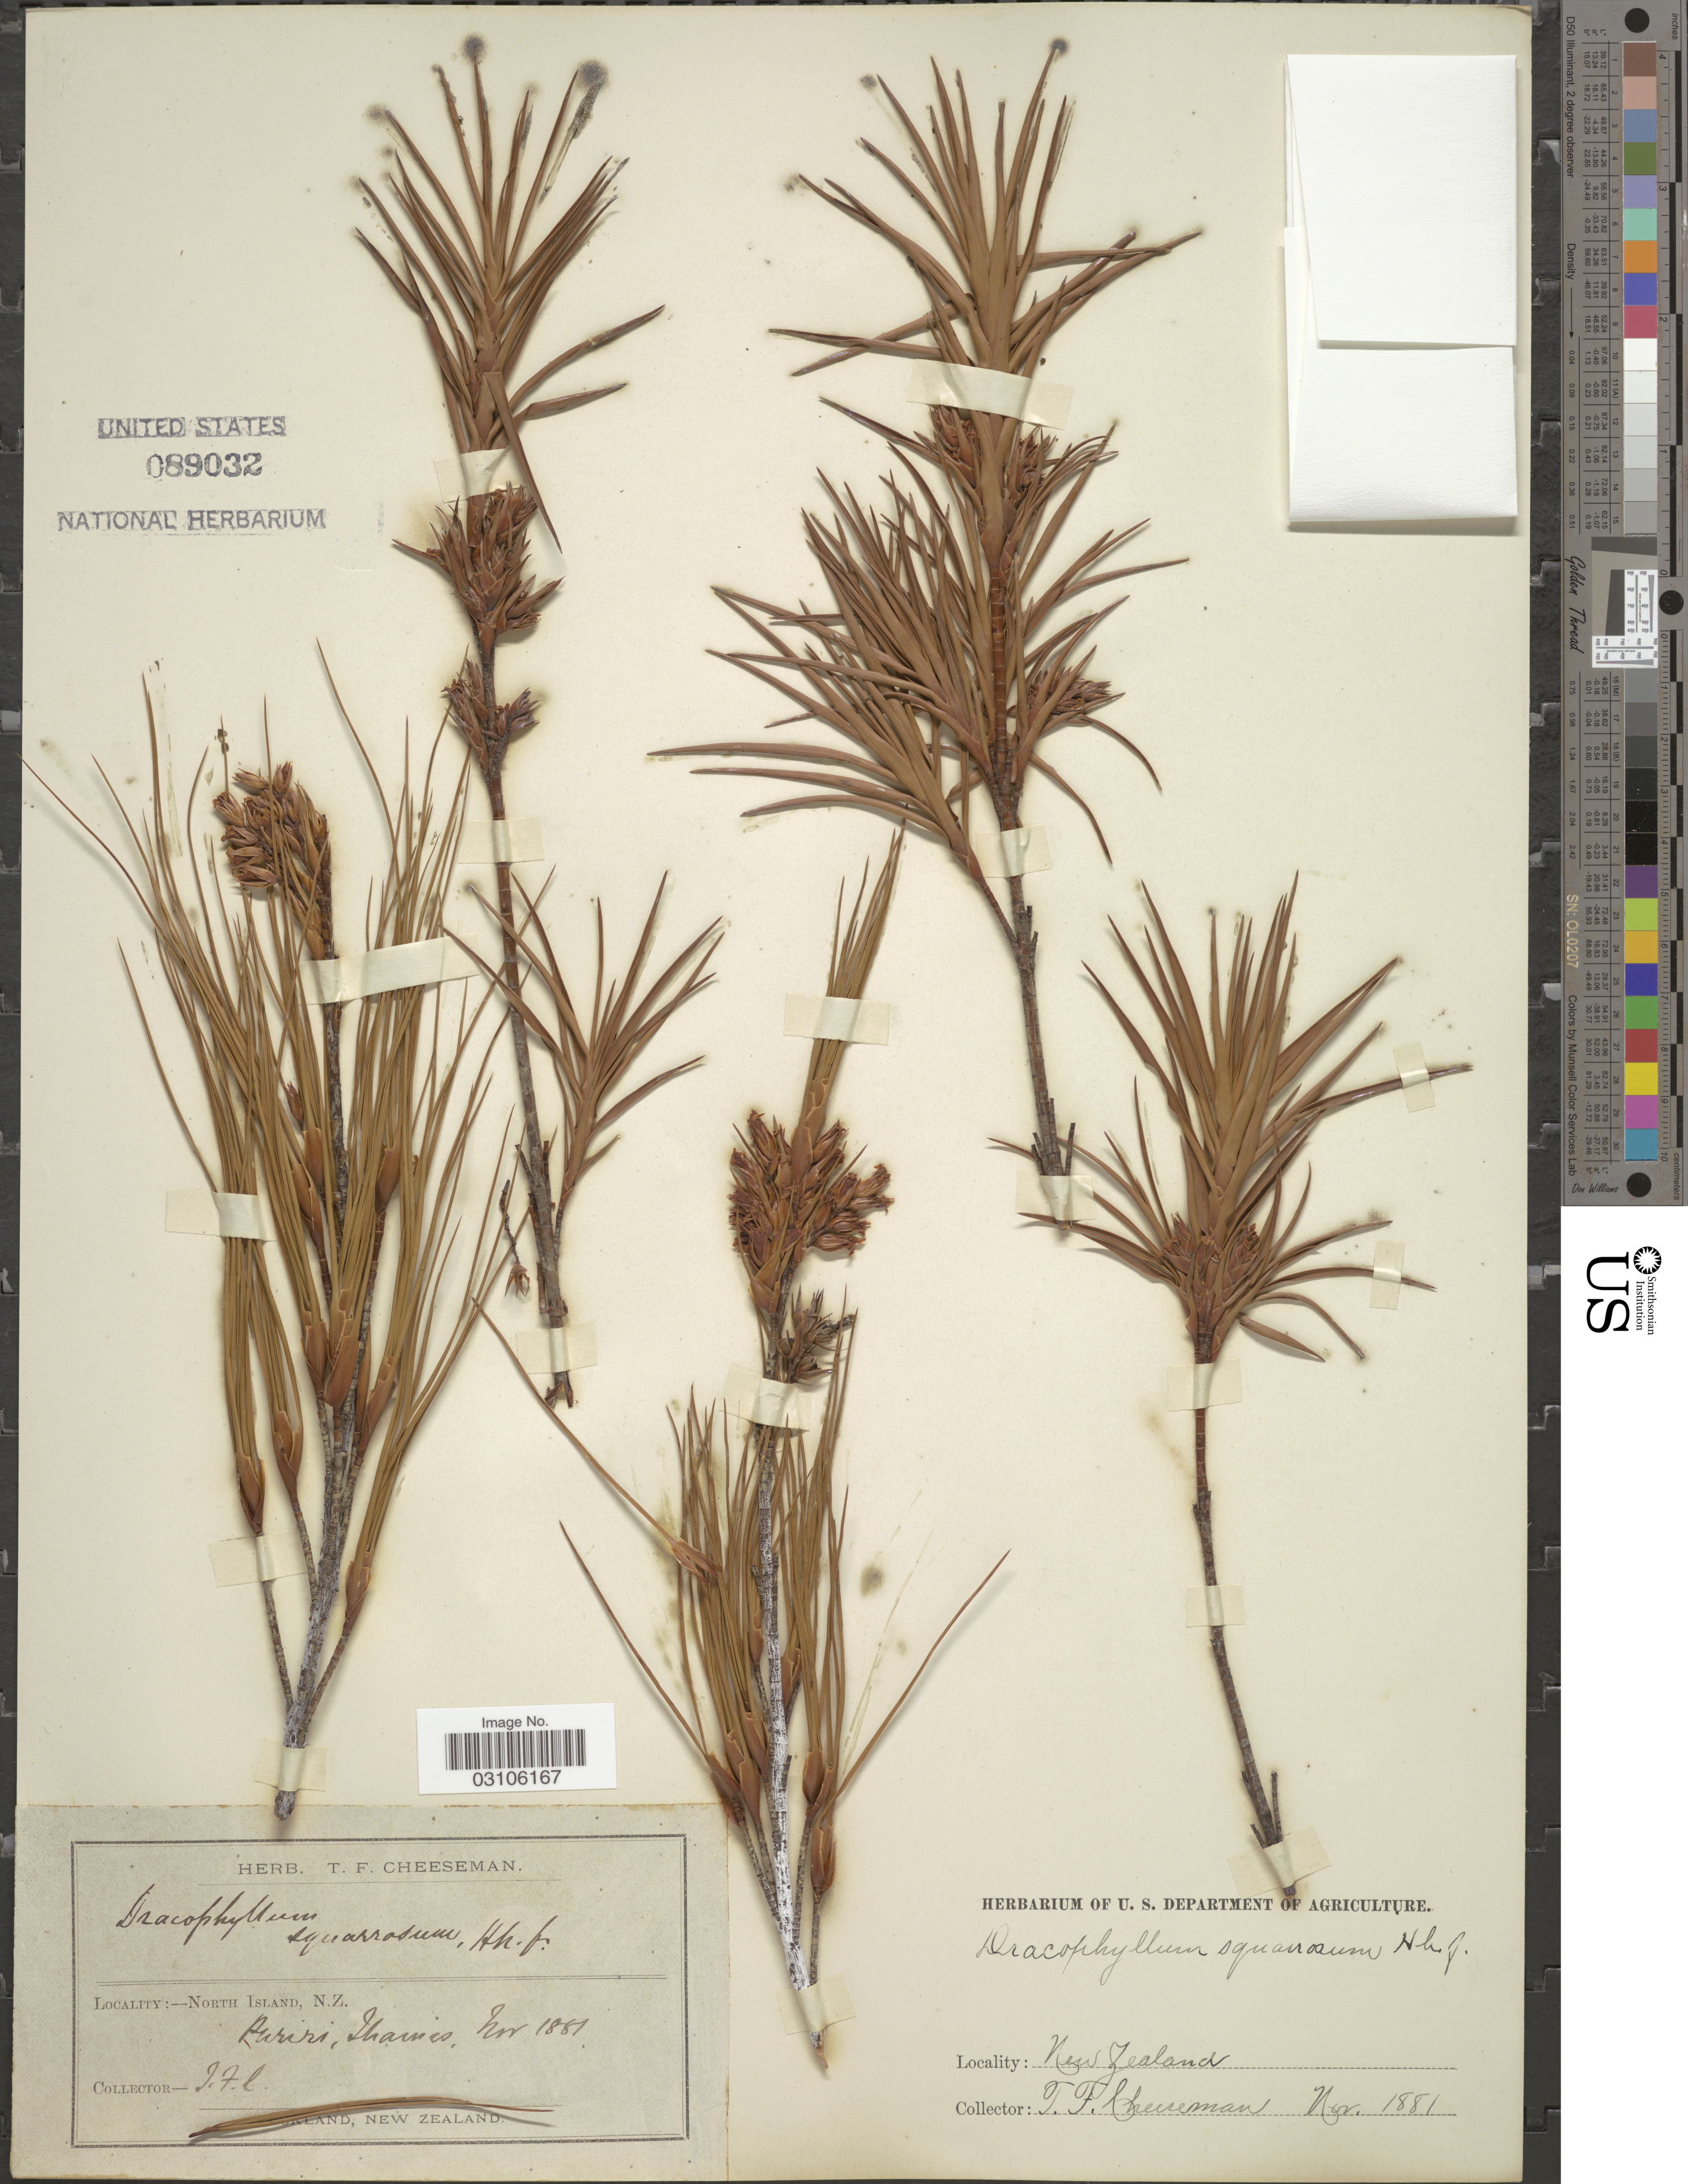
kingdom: Plantae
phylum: Tracheophyta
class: Magnoliopsida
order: Ericales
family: Ericaceae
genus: Dracophyllum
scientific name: Dracophyllum squarrosum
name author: R. Br.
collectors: T. F. Cheeseman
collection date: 1881-11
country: New Zealand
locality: North Island, N.Z. Puriri, Thames.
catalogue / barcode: US 89032